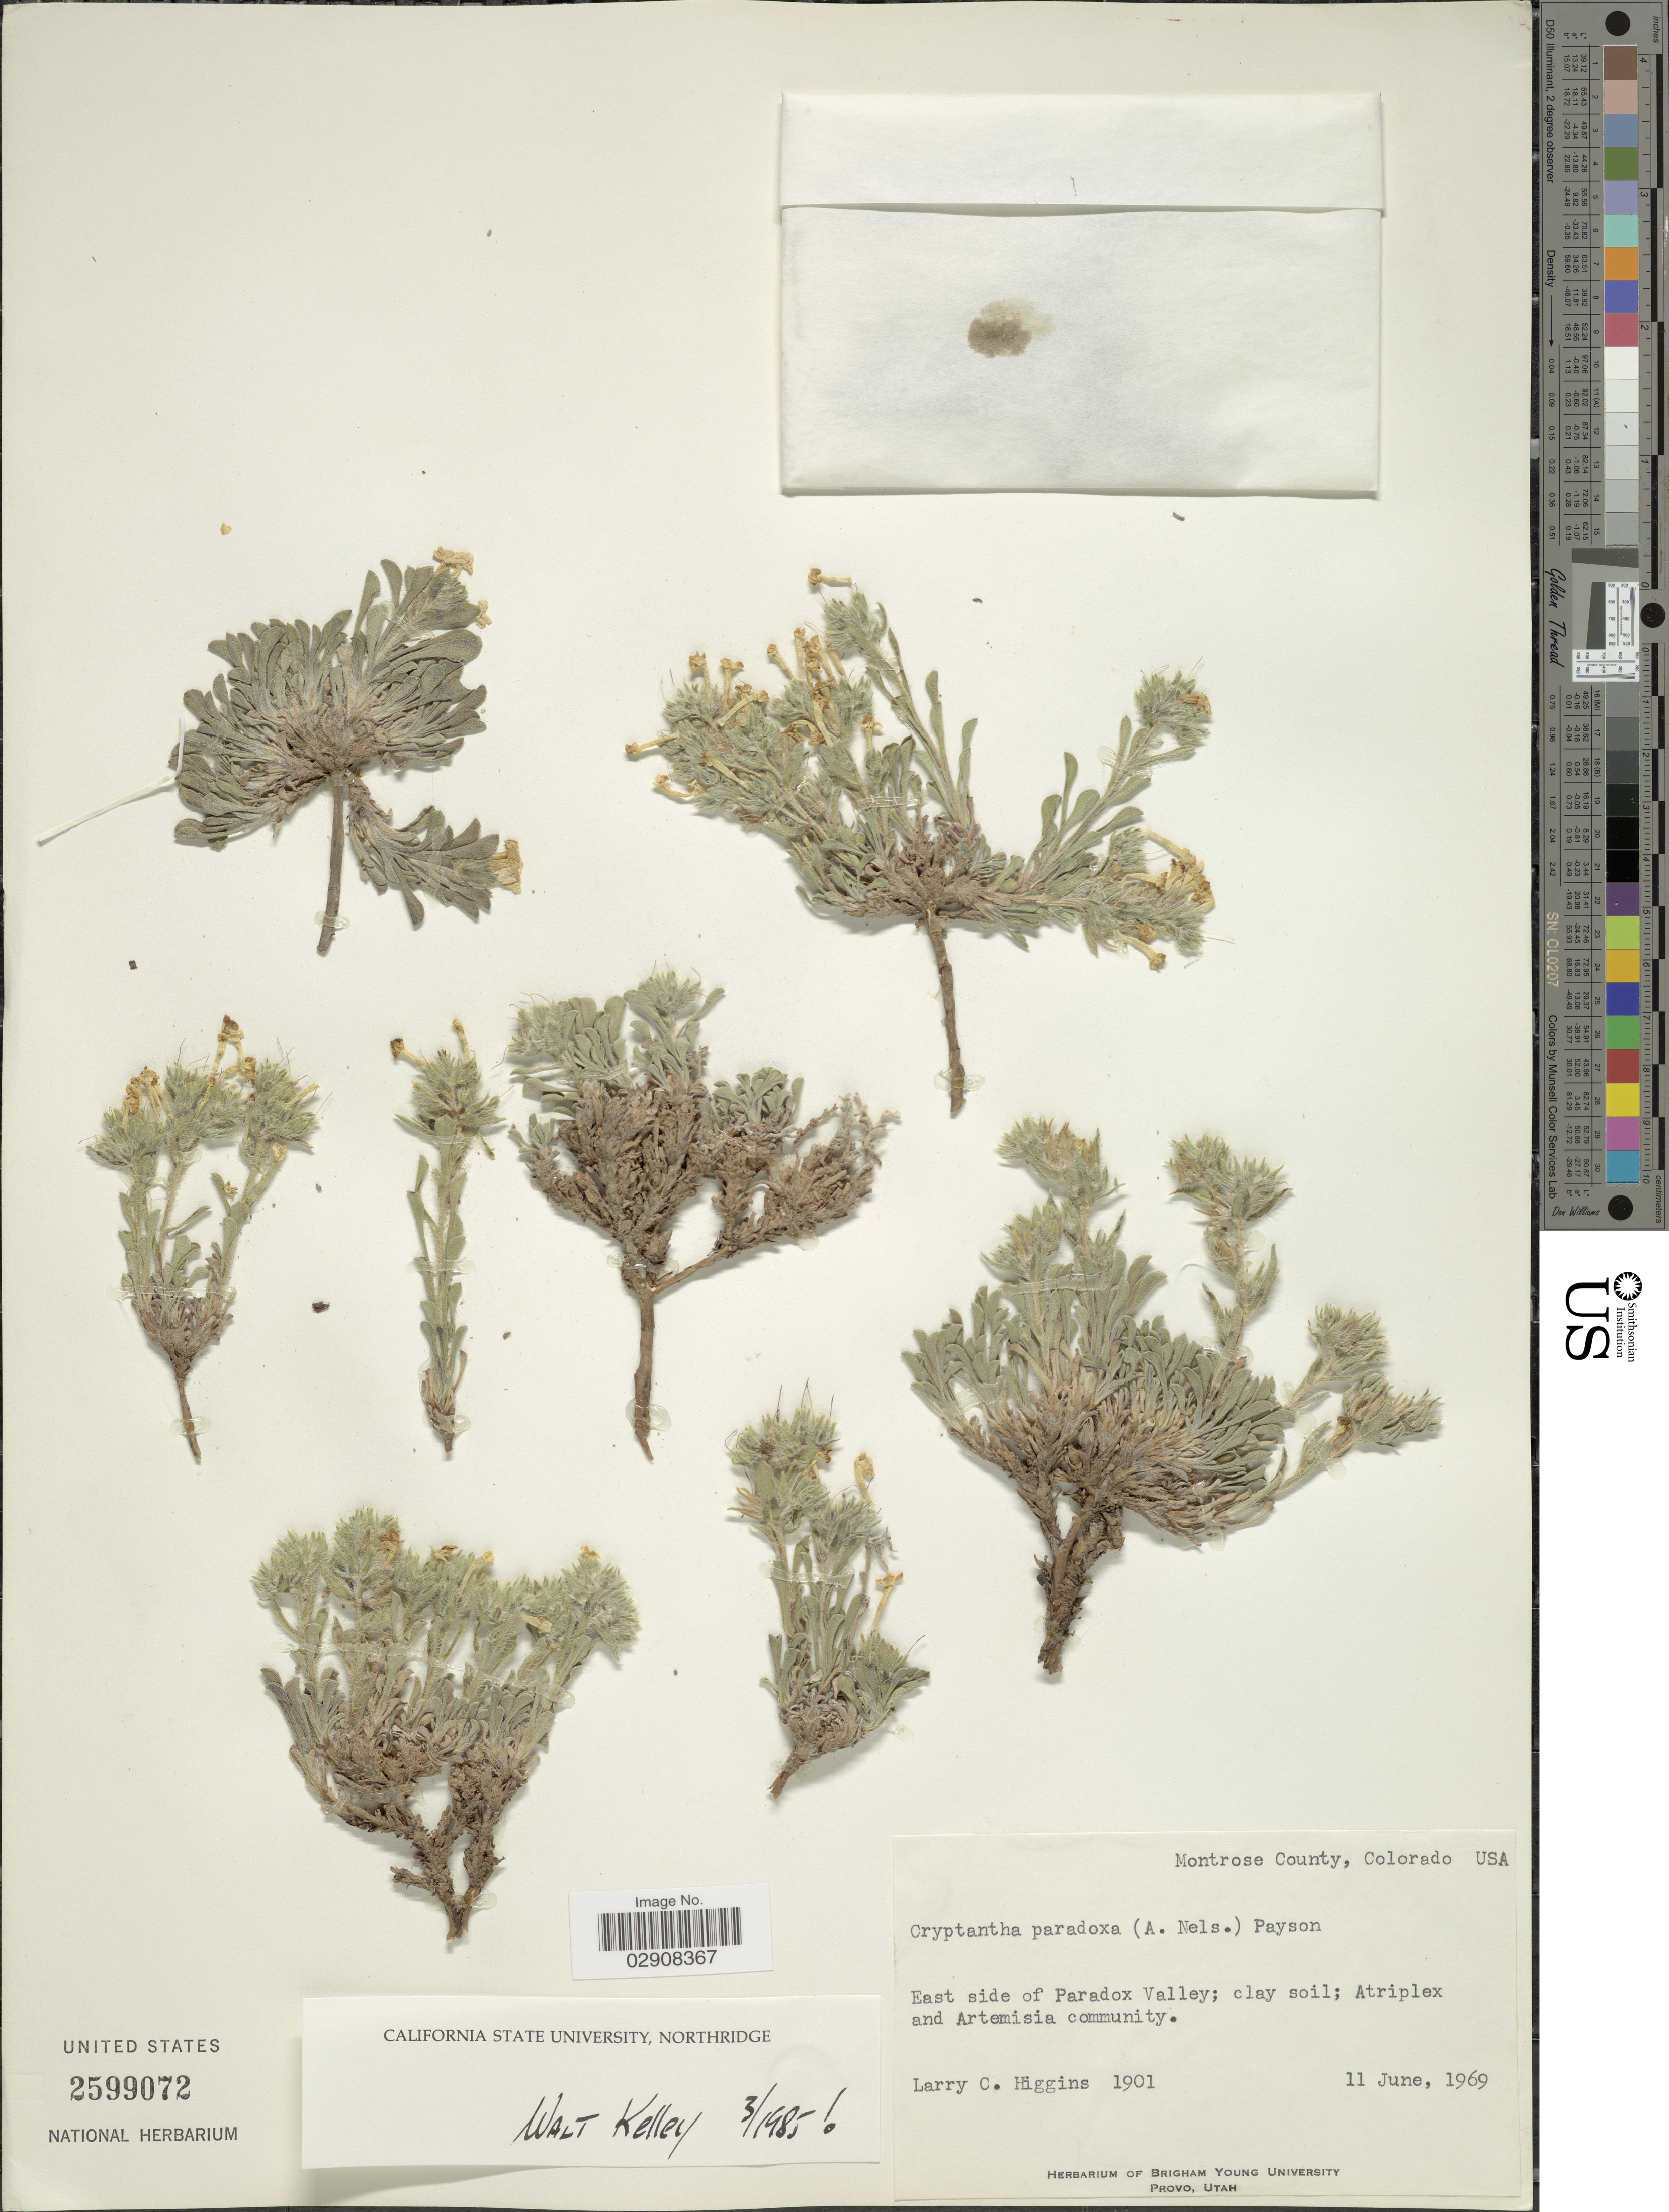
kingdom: Plantae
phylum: Tracheophyta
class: Magnoliopsida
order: Boraginales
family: Boraginaceae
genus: Cryptantha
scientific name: Cryptantha paradoxa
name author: (A. Nelson) Payson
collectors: L. Higgins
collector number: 1901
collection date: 1969-06-11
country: United States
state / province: Colorado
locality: Montrose County. East side of Paradox Valley.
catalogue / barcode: US 2599072